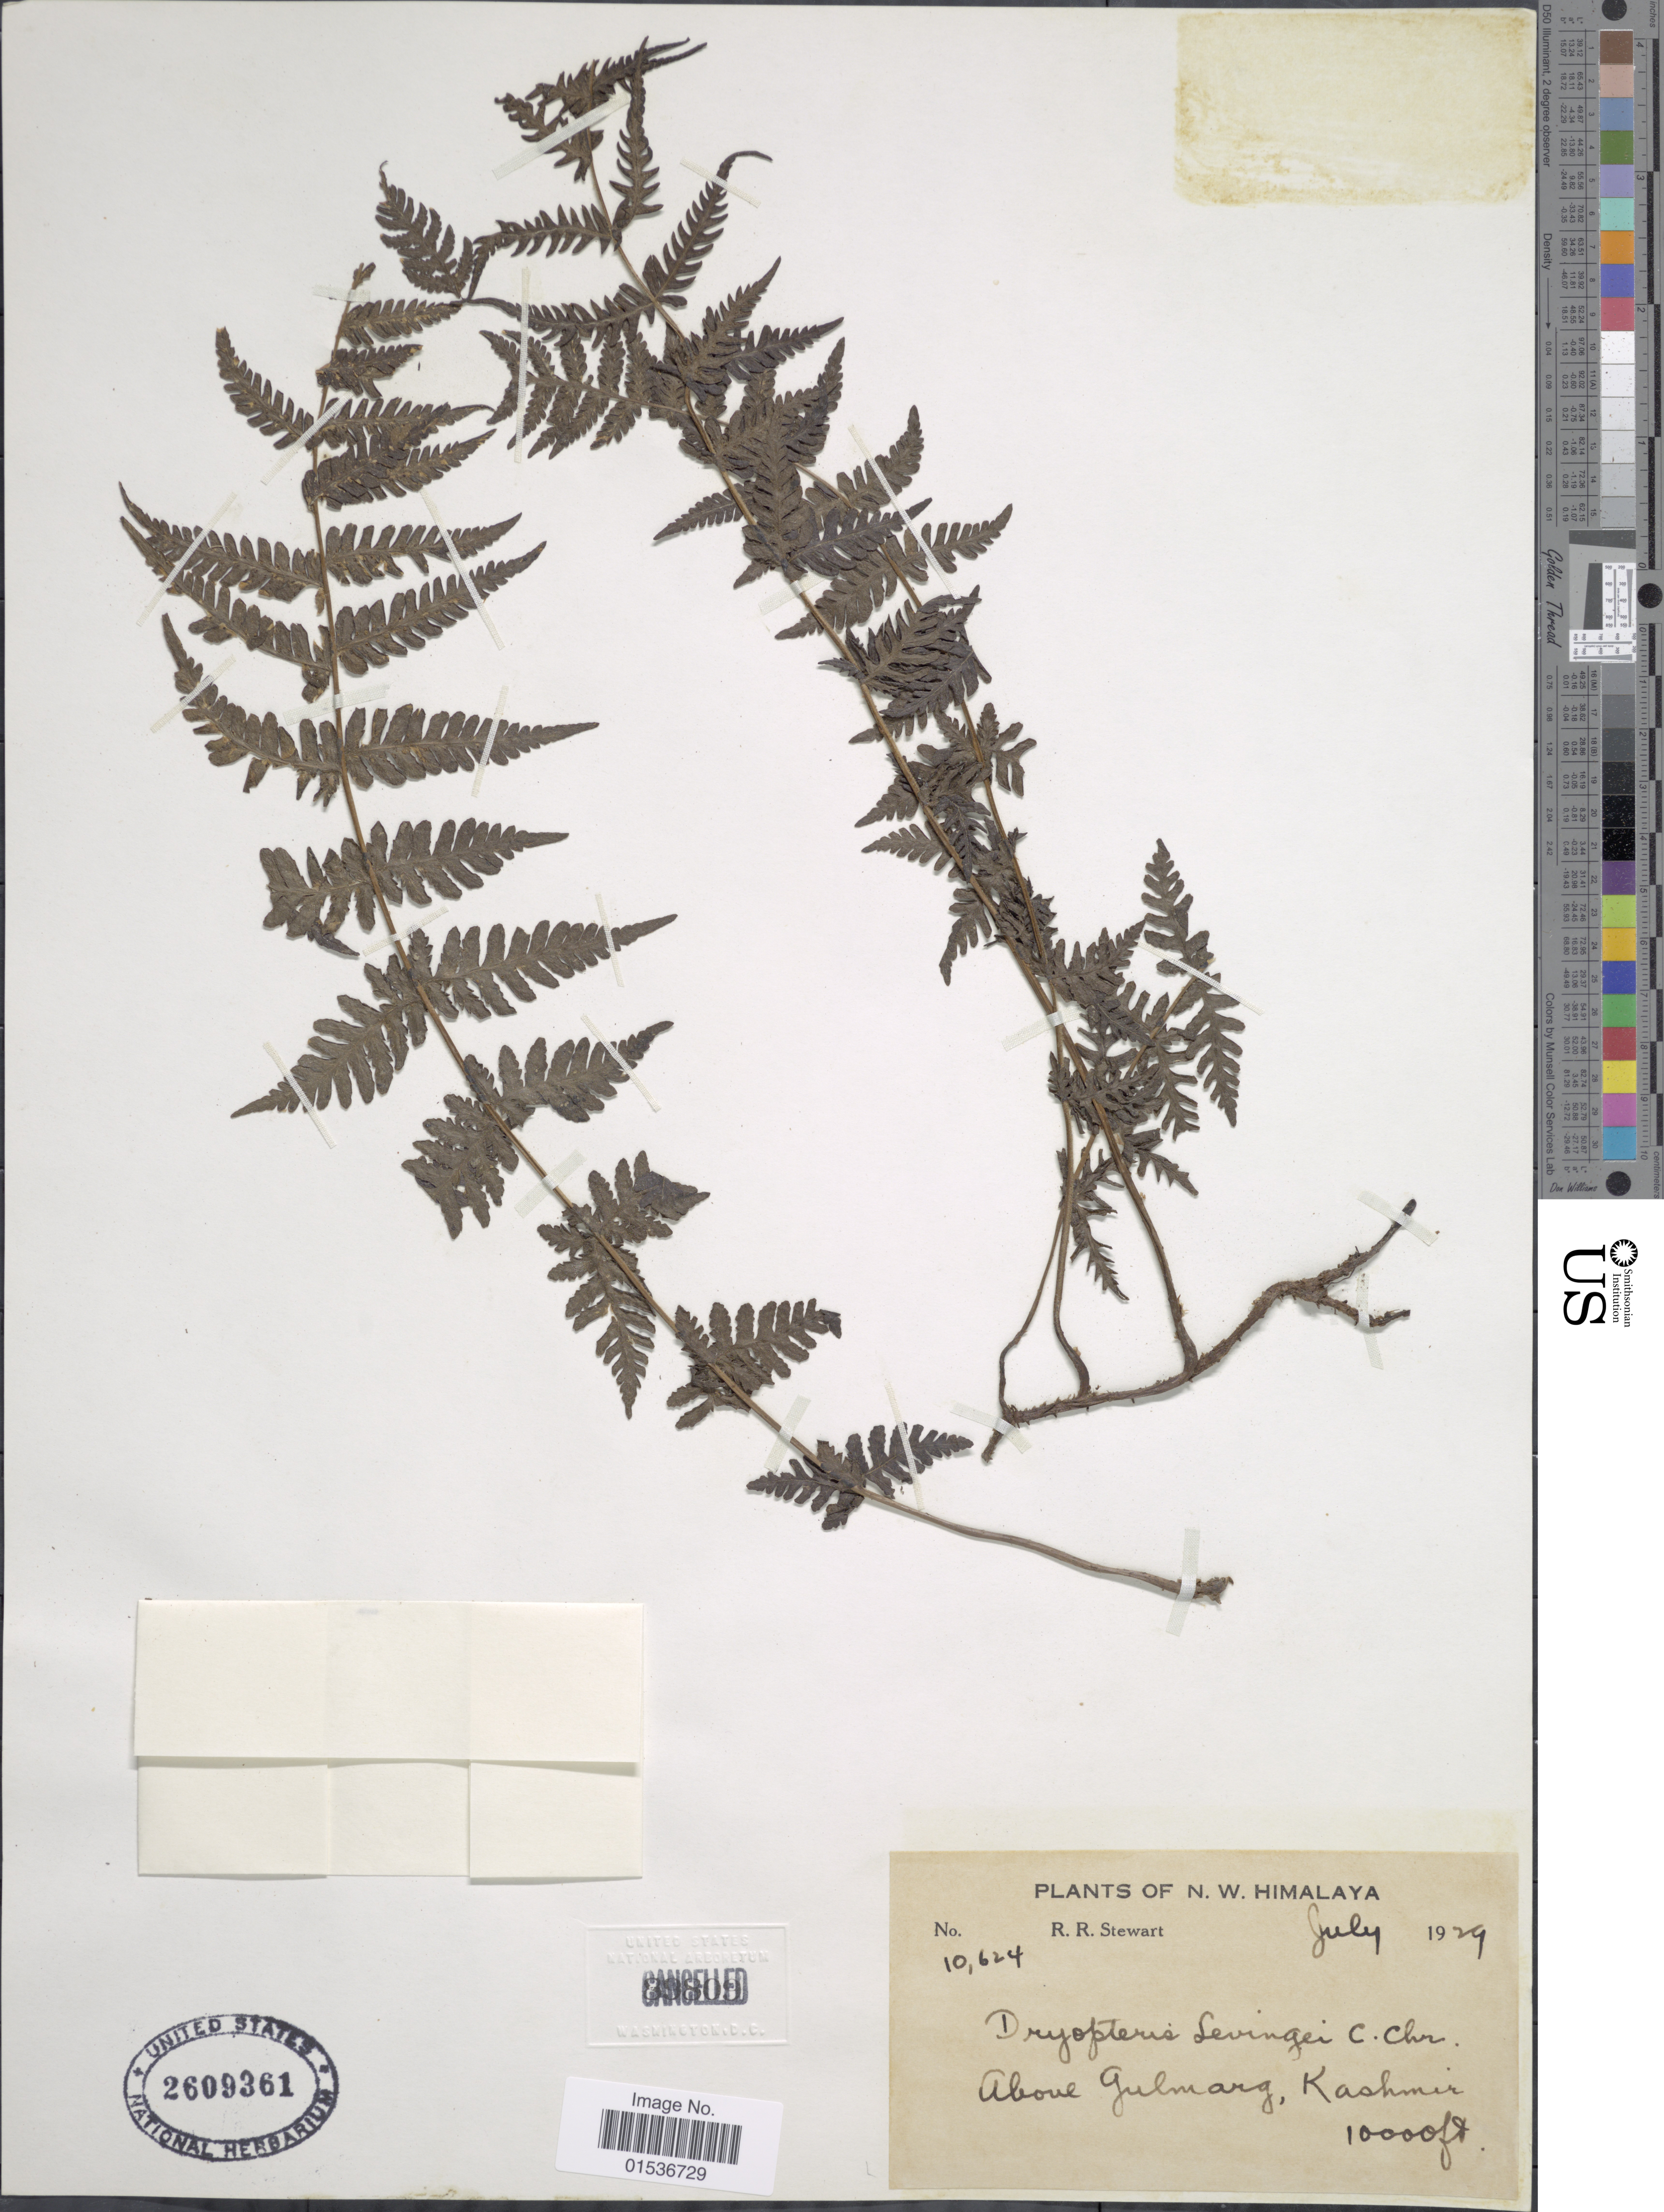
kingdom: Plantae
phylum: Tracheophyta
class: Polypodiopsida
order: Polypodiales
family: Thelypteridaceae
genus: Pseudophegopteris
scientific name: Pseudophegopteris levingei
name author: (C.B. Clarke) Ching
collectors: R. R. Stewart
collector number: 10624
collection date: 1929-07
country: India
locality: N.W.Himalaya, above Gulmarg, Kashmir.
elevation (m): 3048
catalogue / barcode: US 2609361